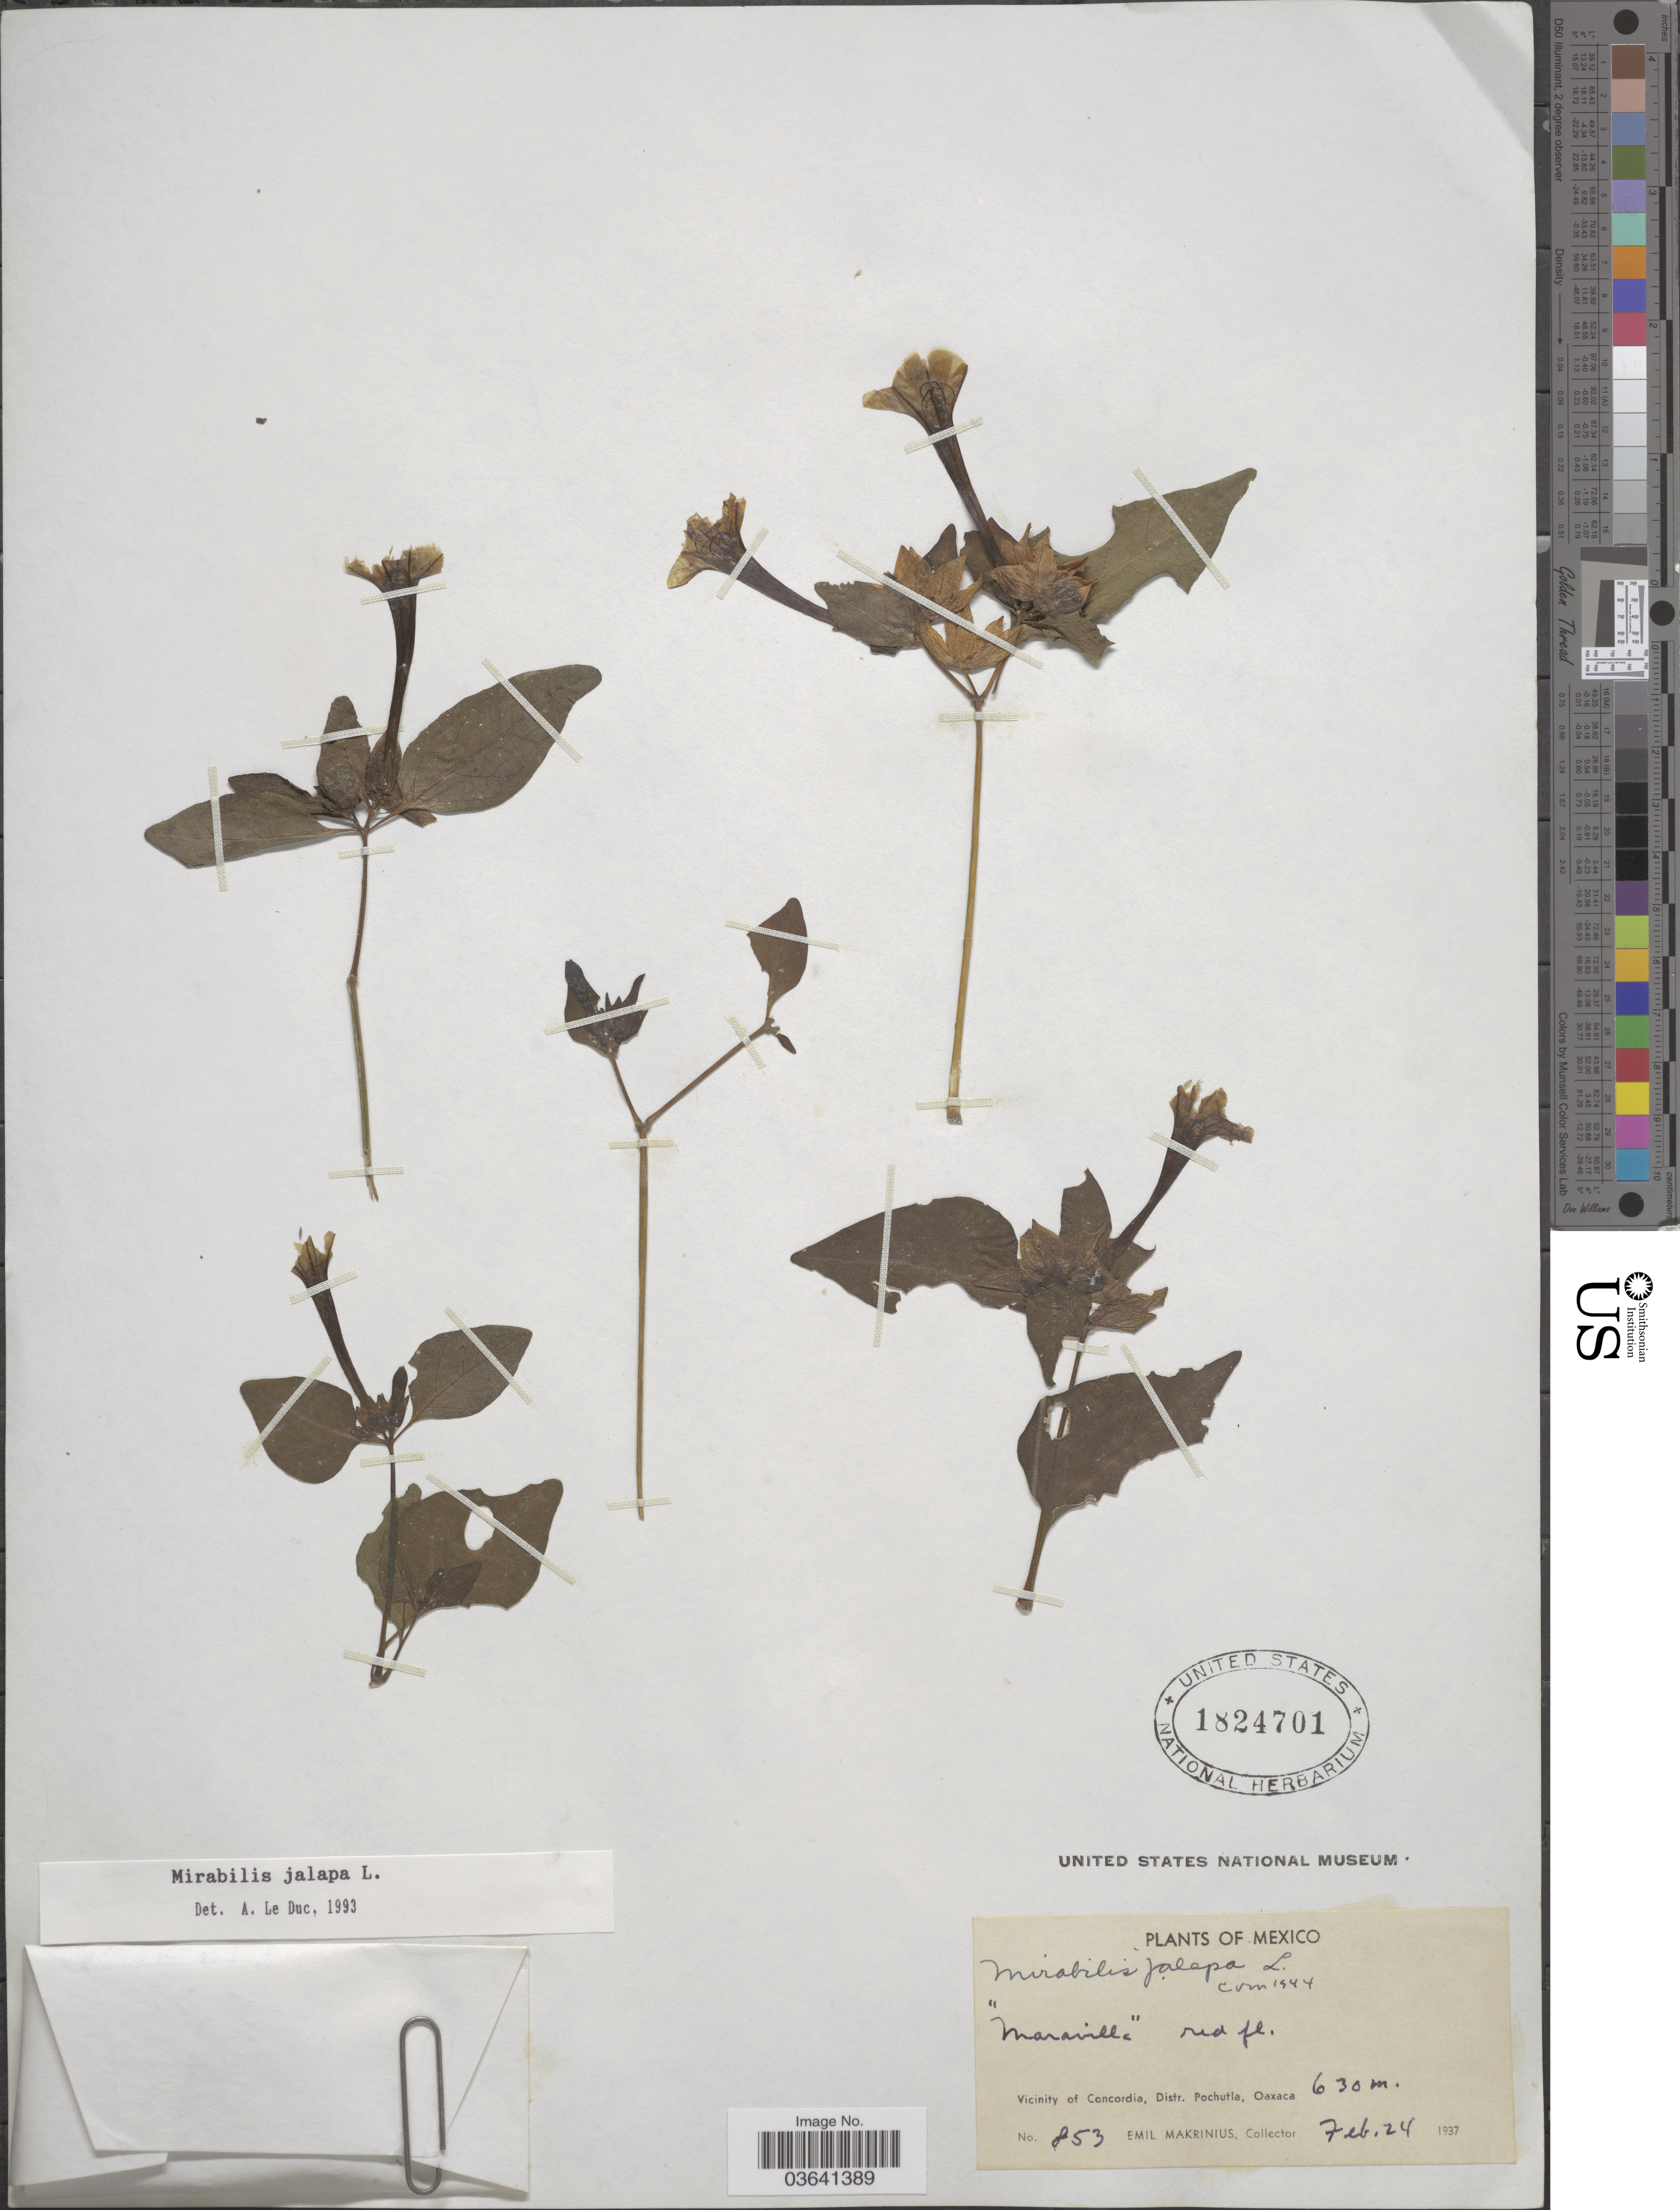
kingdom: Plantae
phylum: Tracheophyta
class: Magnoliopsida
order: Caryophyllales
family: Nyctaginaceae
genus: Mirabilis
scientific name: Mirabilis jalapa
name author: L.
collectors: E. Makrinius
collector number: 853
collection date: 1937-02-24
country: Mexico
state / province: Oaxaca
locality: Vicinity of Concordia, Distr. Pochutla.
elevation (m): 630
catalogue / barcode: US 1824701